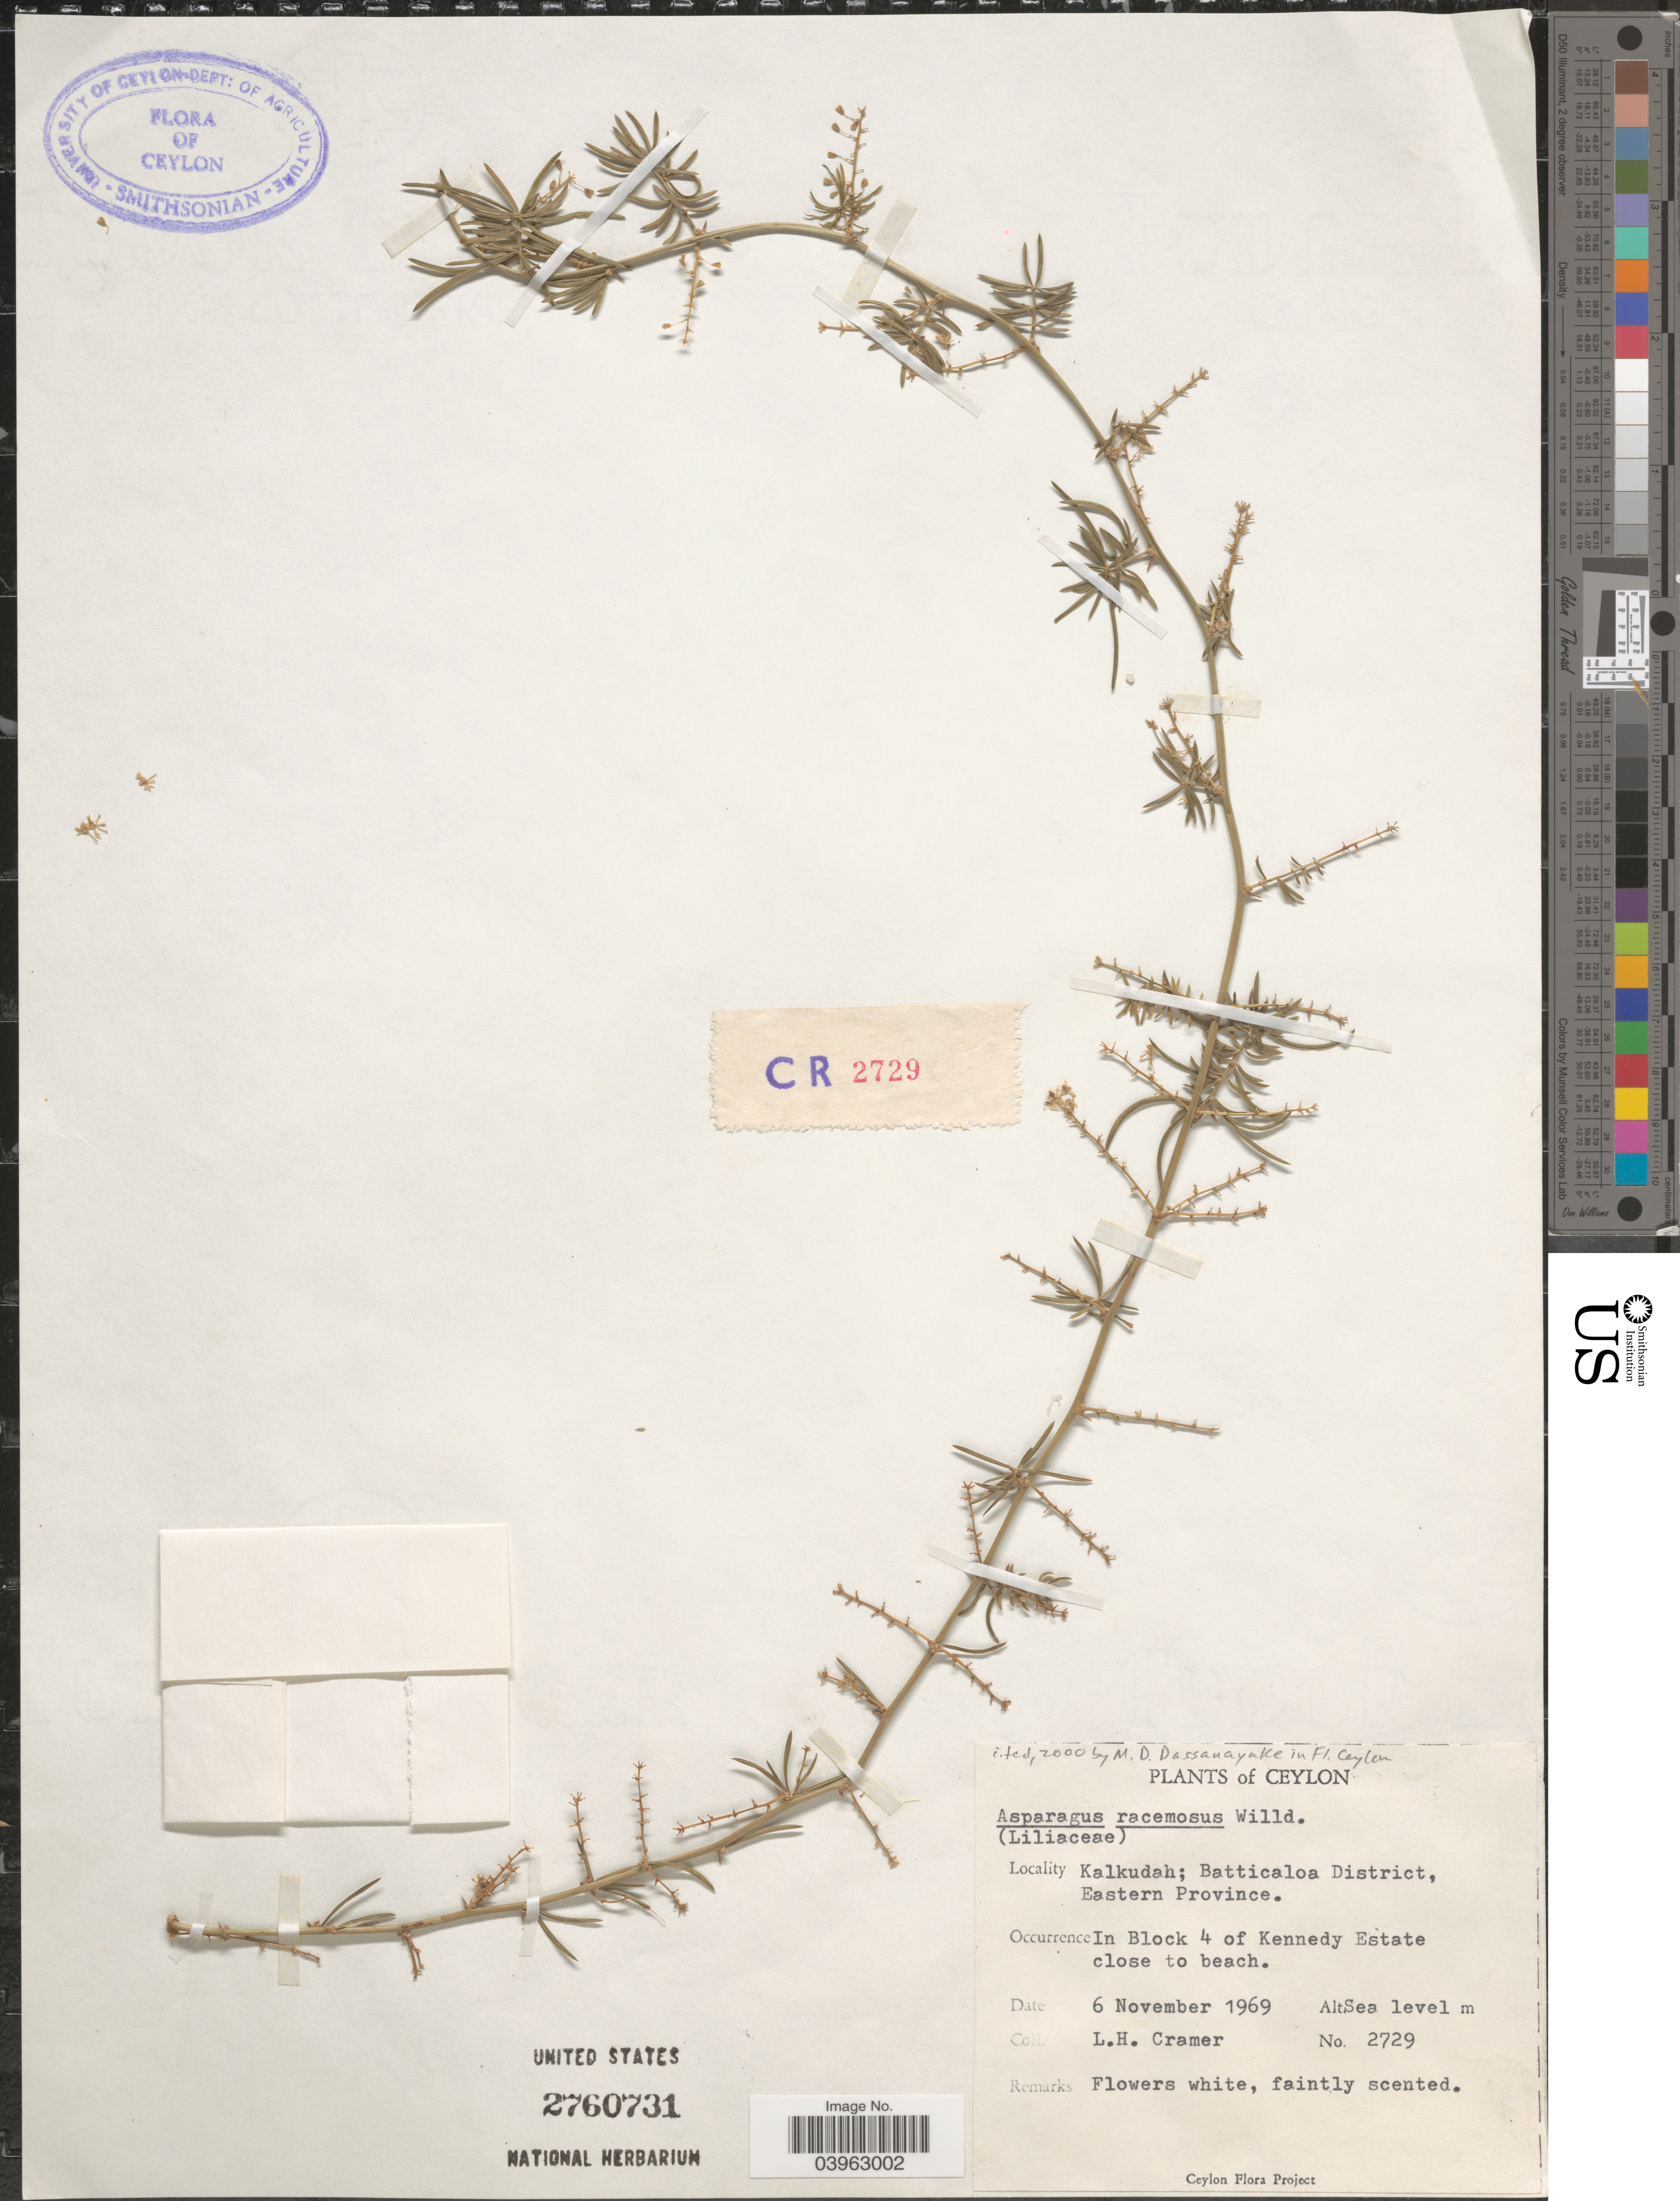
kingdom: Plantae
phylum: Tracheophyta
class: Liliopsida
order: Asparagales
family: Asparagaceae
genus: Asparagus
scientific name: Asparagus racemosus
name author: Willd.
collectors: L. H. Cramer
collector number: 2729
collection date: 1969-11-06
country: Sri Lanka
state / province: Eastern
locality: Ceylon. Kalkudah; Batticaloa District. In Block 4 of Kennedy Estate close to beach.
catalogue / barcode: US 2760731